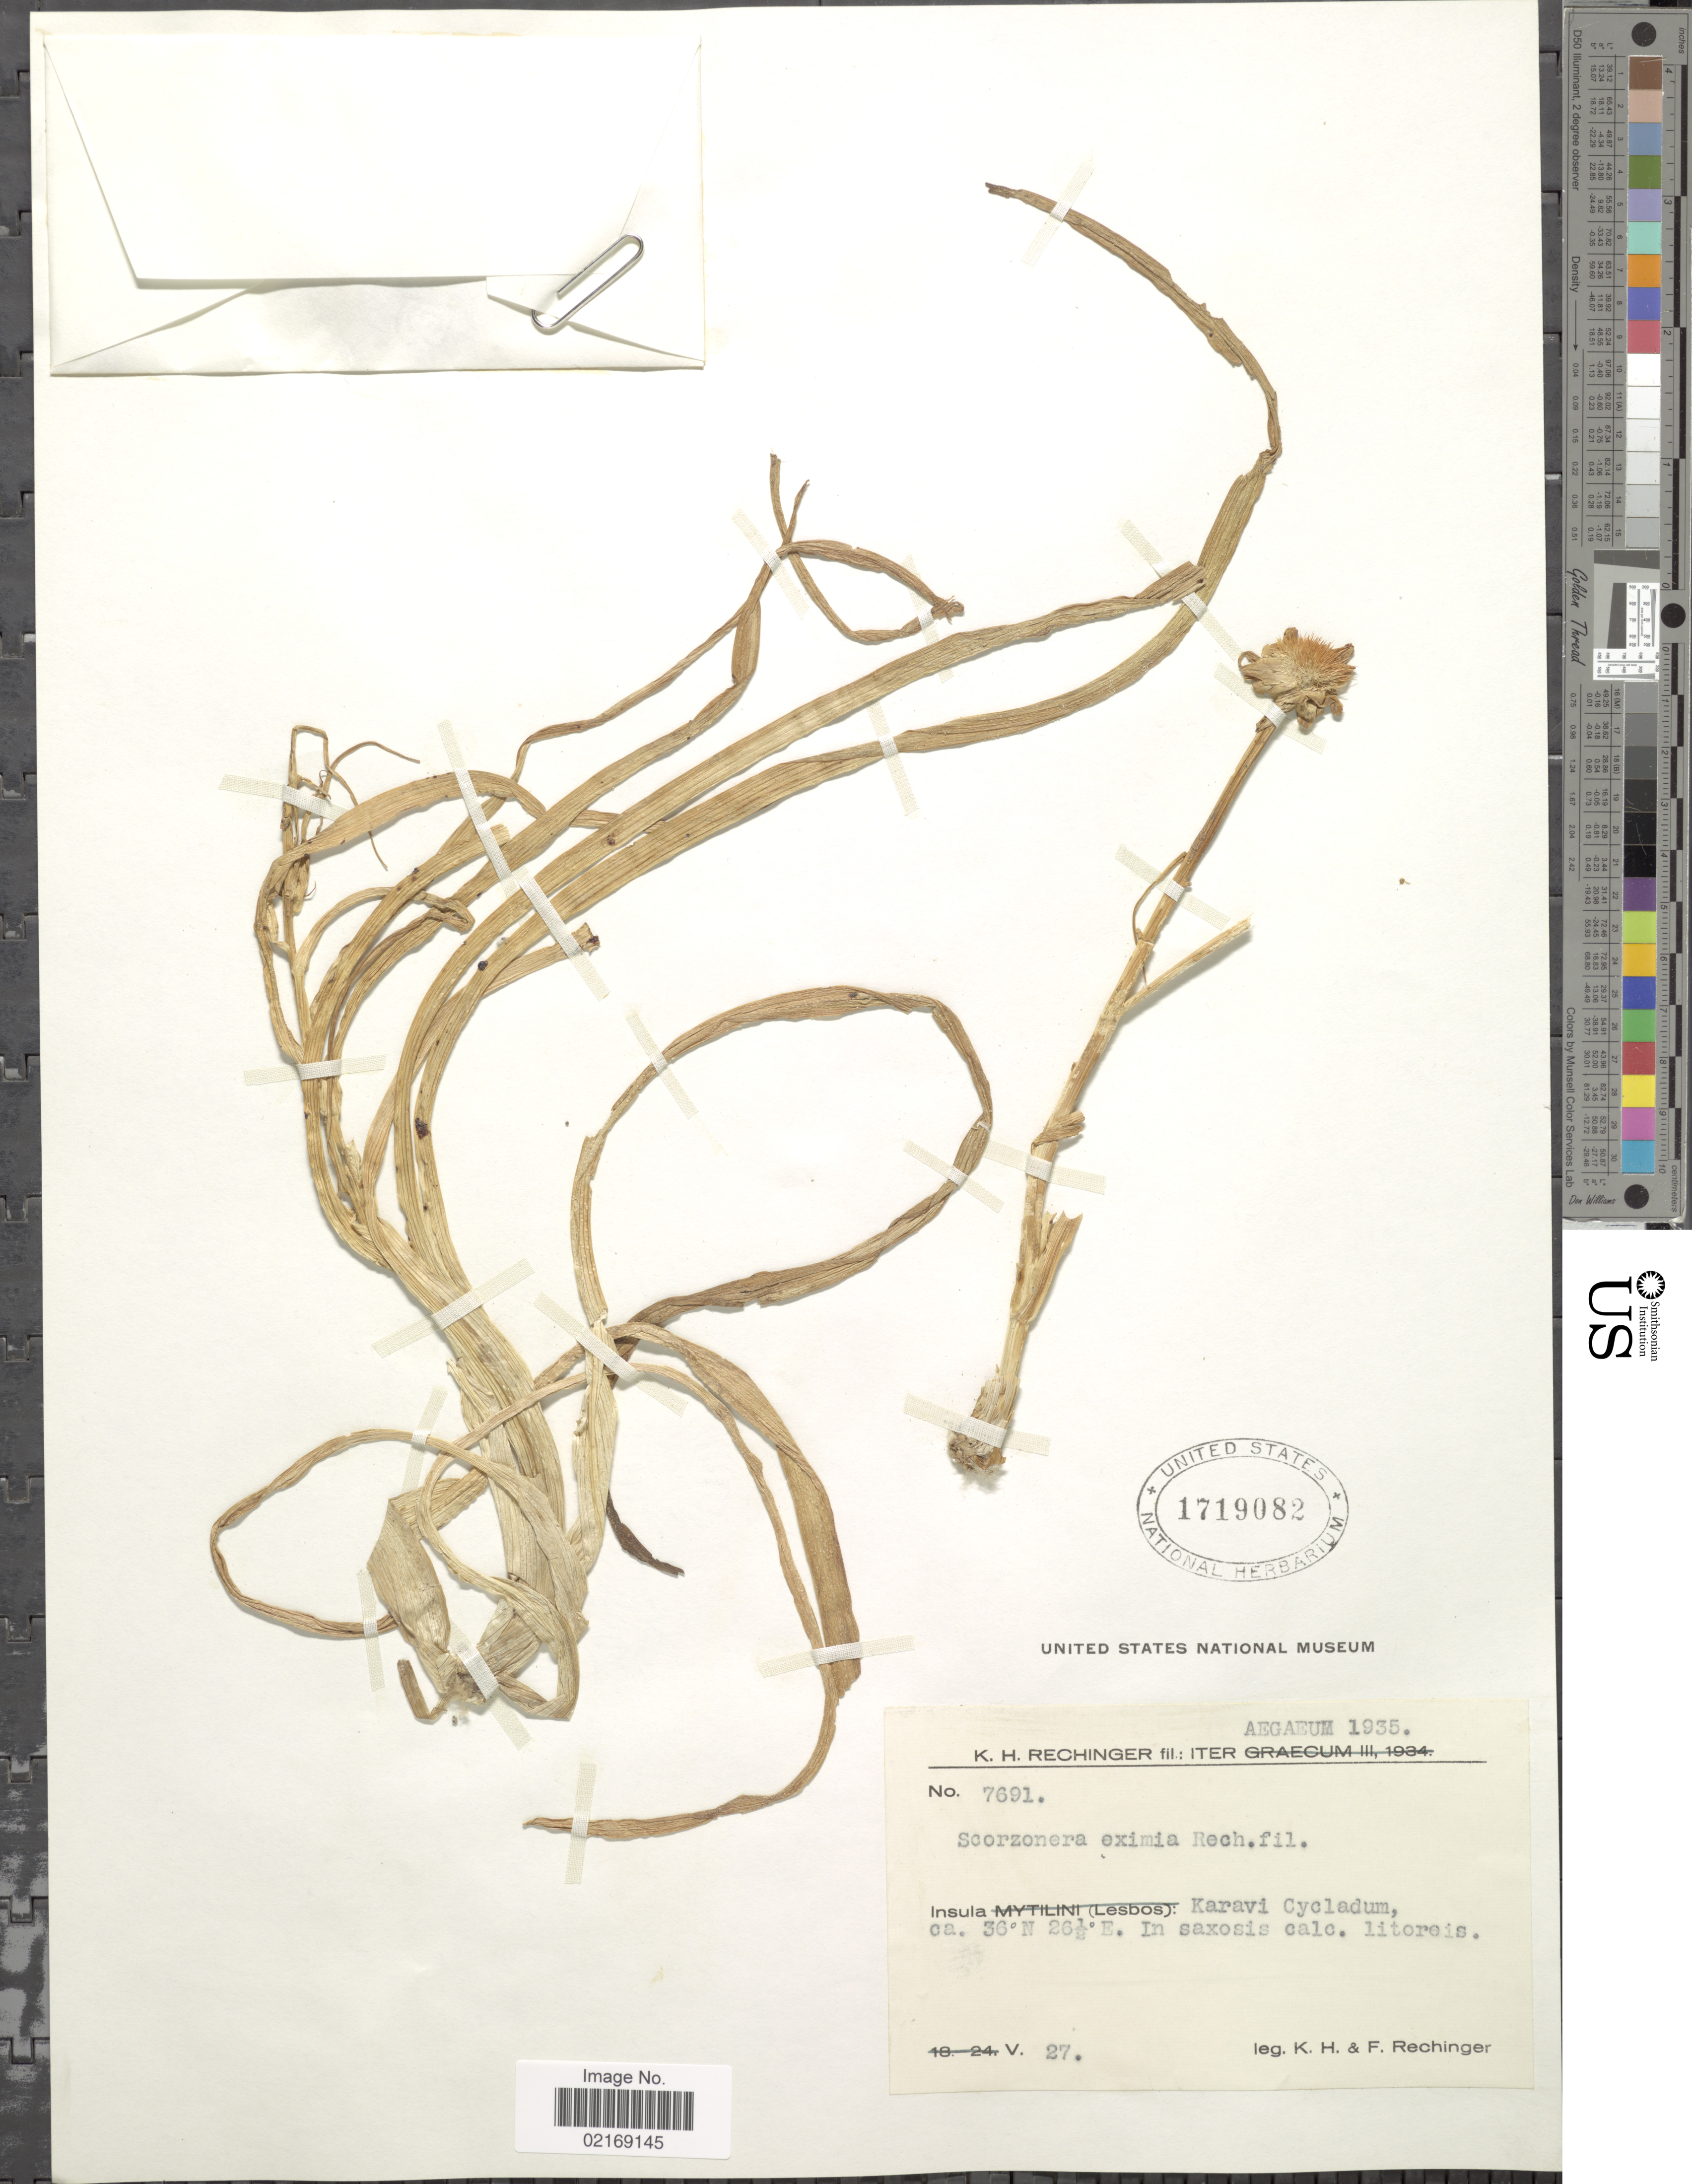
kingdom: Plantae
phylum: Tracheophyta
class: Magnoliopsida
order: Asterales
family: Asteraceae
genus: Scorzonera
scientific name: Scorzonera araneosa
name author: Sm.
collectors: K. H. Rechinger & F. Rechinger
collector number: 7691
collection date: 1935-05-27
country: Greece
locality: Aegaeum. Insula Karavi Cycladum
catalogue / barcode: US 1719082